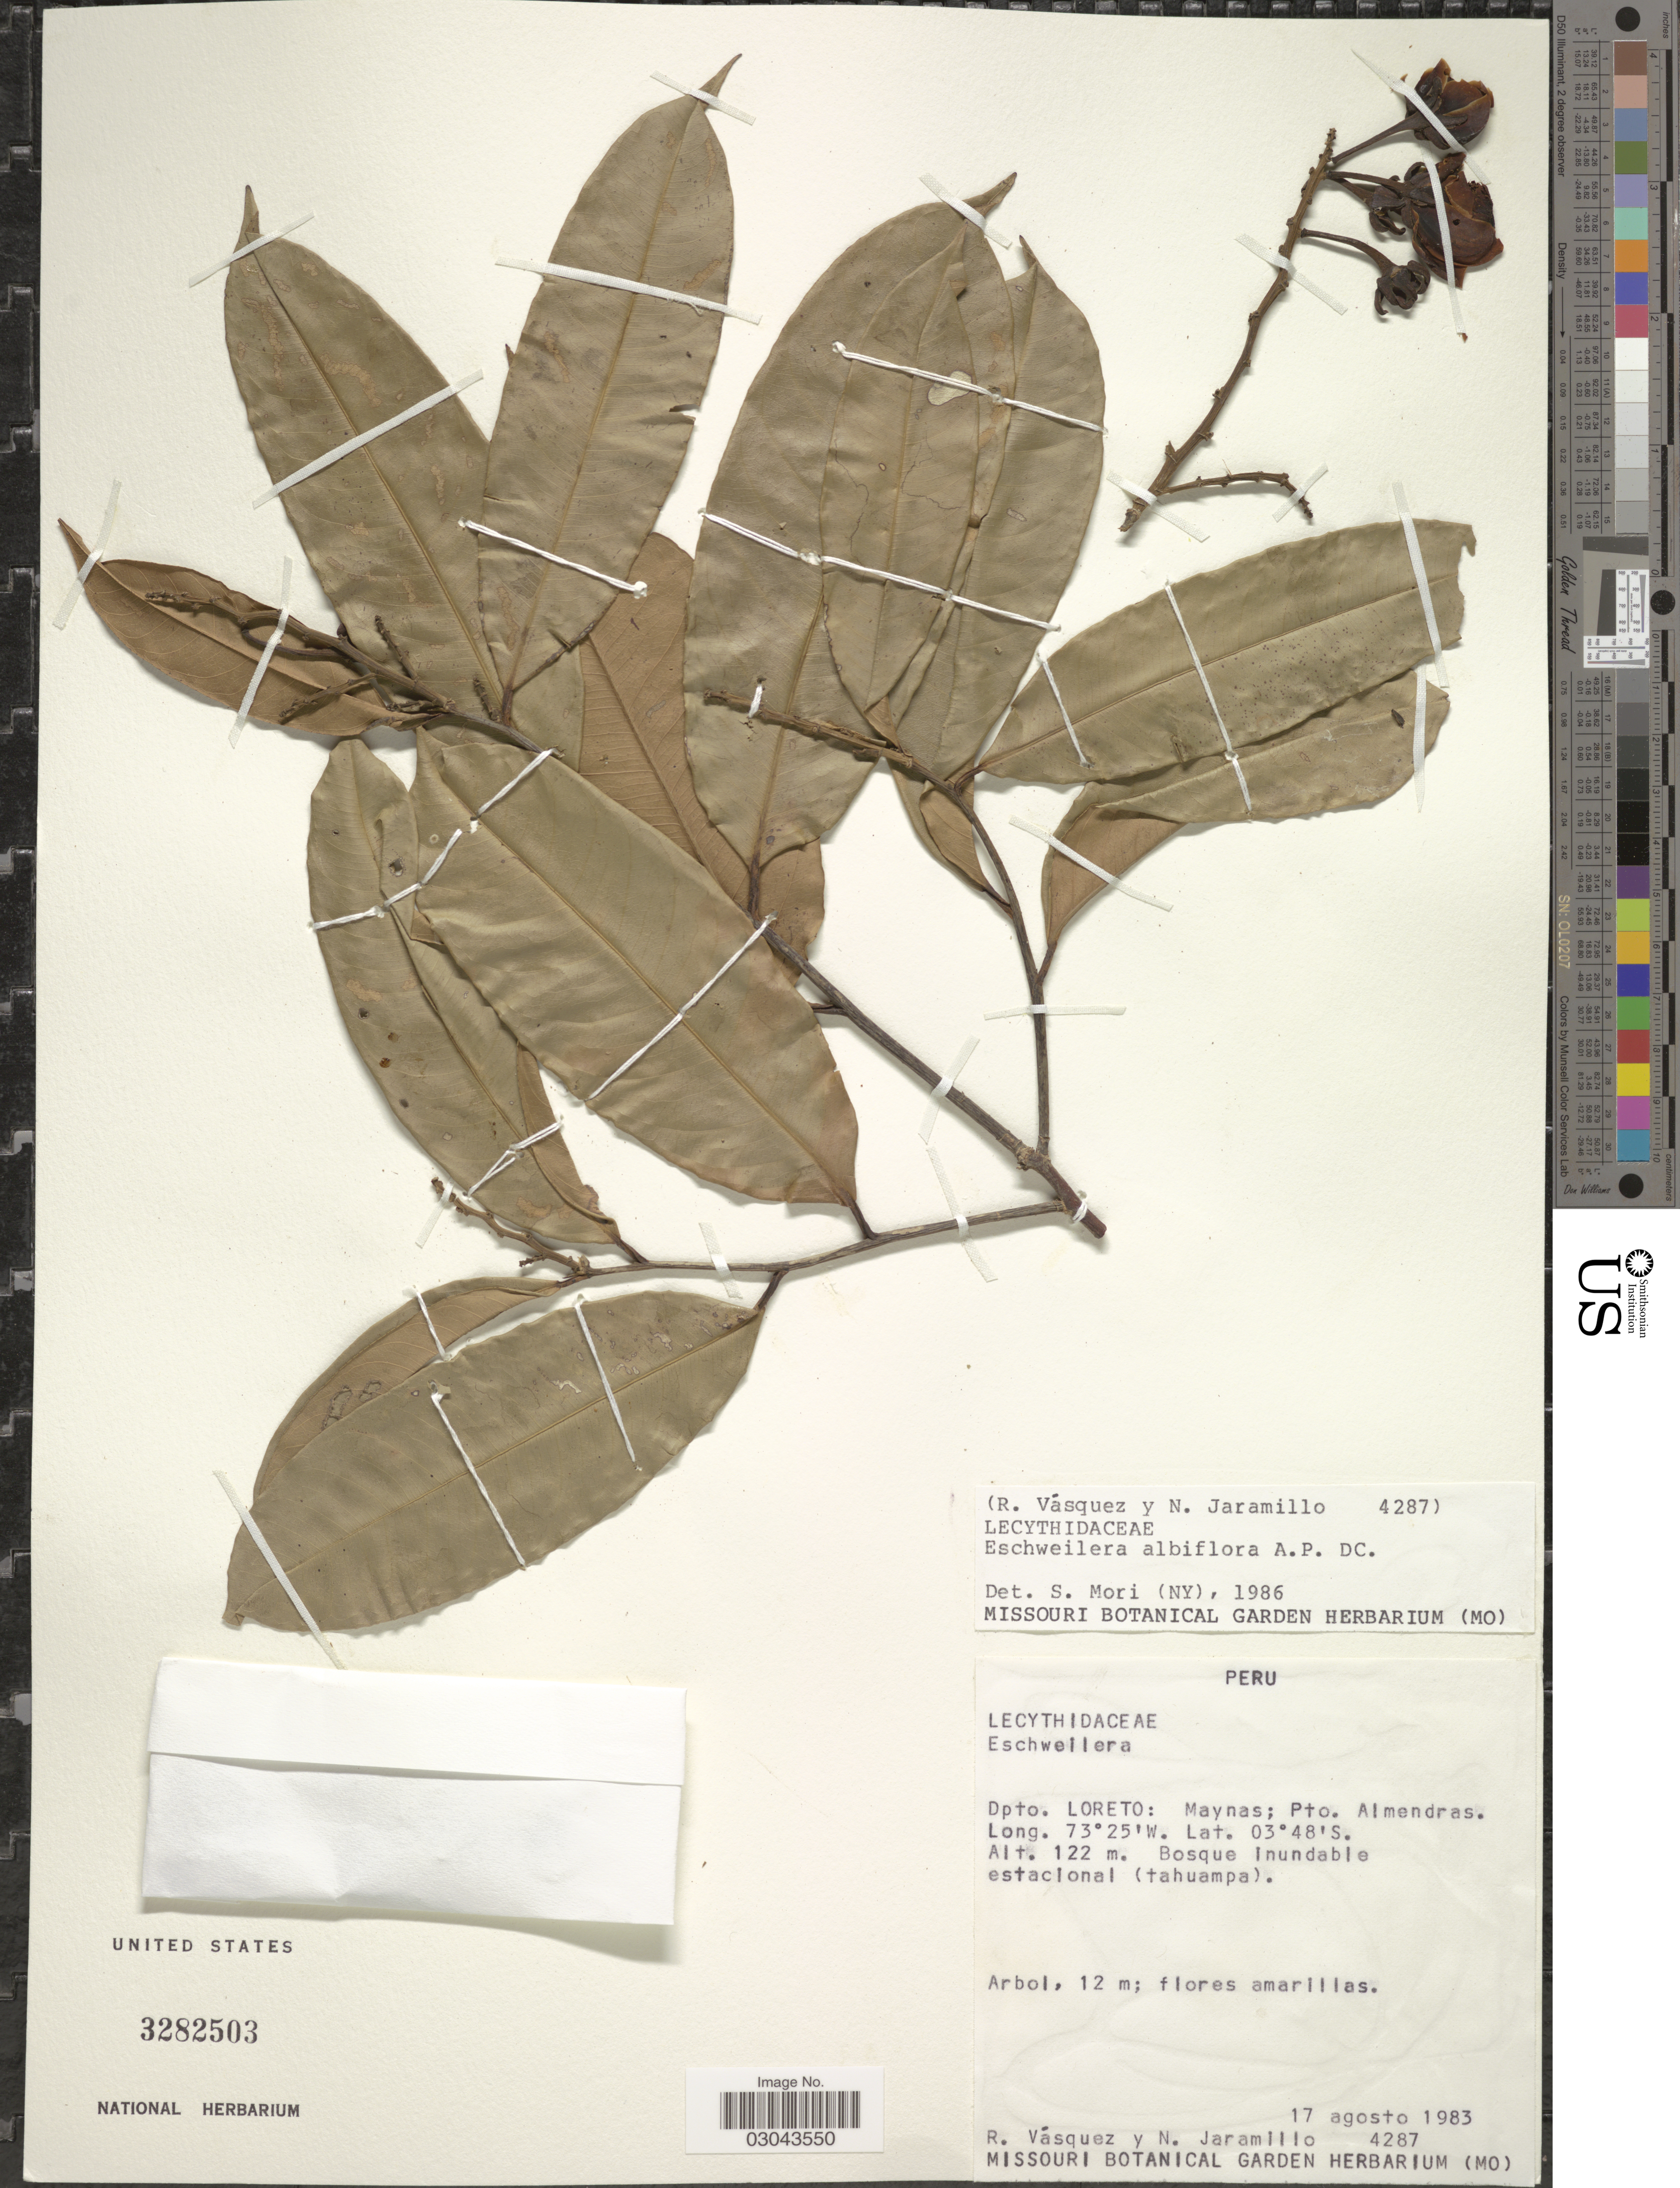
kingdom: Plantae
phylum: Tracheophyta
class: Magnoliopsida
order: Ericales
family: Lecythidaceae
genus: Eschweilera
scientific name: Eschweilera albiflora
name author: (DC.) Miers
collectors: R. Vásquez & N. Jaramillo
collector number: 4287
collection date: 1983-08-17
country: Peru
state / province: Loreto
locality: Dpto. Loreto: Maynas; Pto. Almendras.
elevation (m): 122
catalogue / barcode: US 3282503